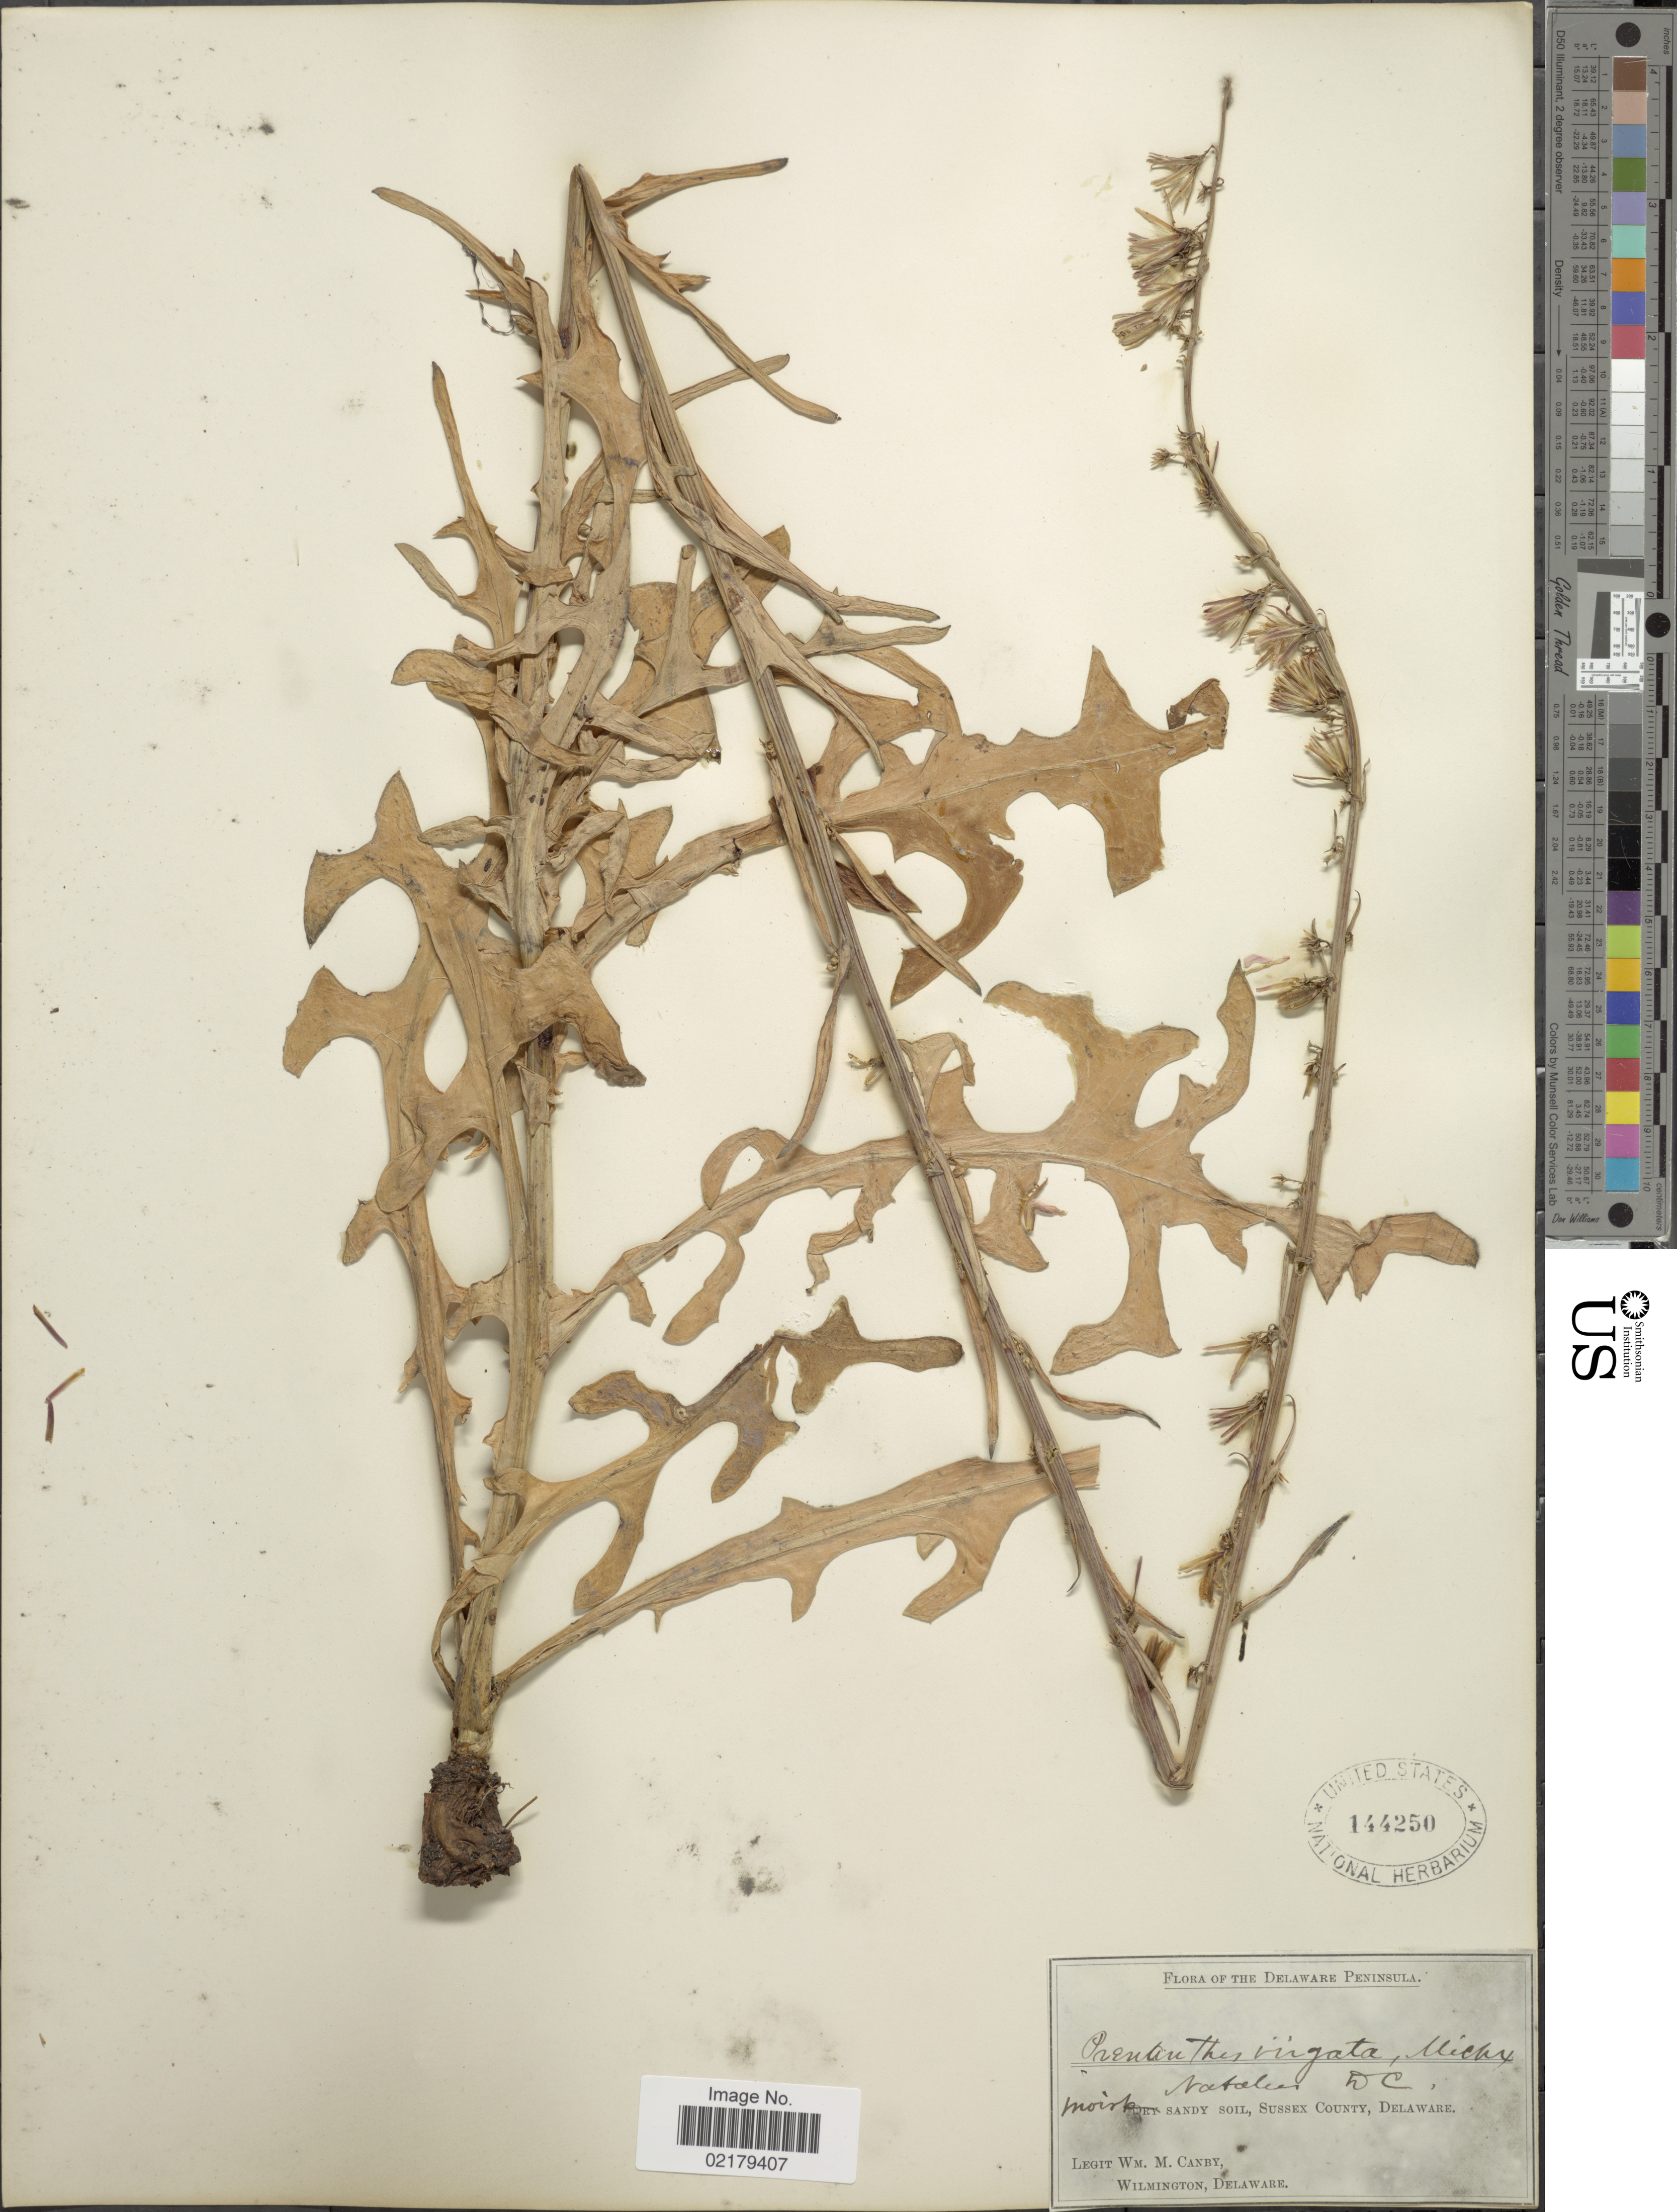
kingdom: Plantae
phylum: Tracheophyta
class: Magnoliopsida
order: Asterales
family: Asteraceae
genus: Prenanthes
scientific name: Prenanthes autumnalis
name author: Walter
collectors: W. M. Canby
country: United States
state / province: Delaware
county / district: Sussex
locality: Moist Sandy Soil, Sussex County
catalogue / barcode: US 144250